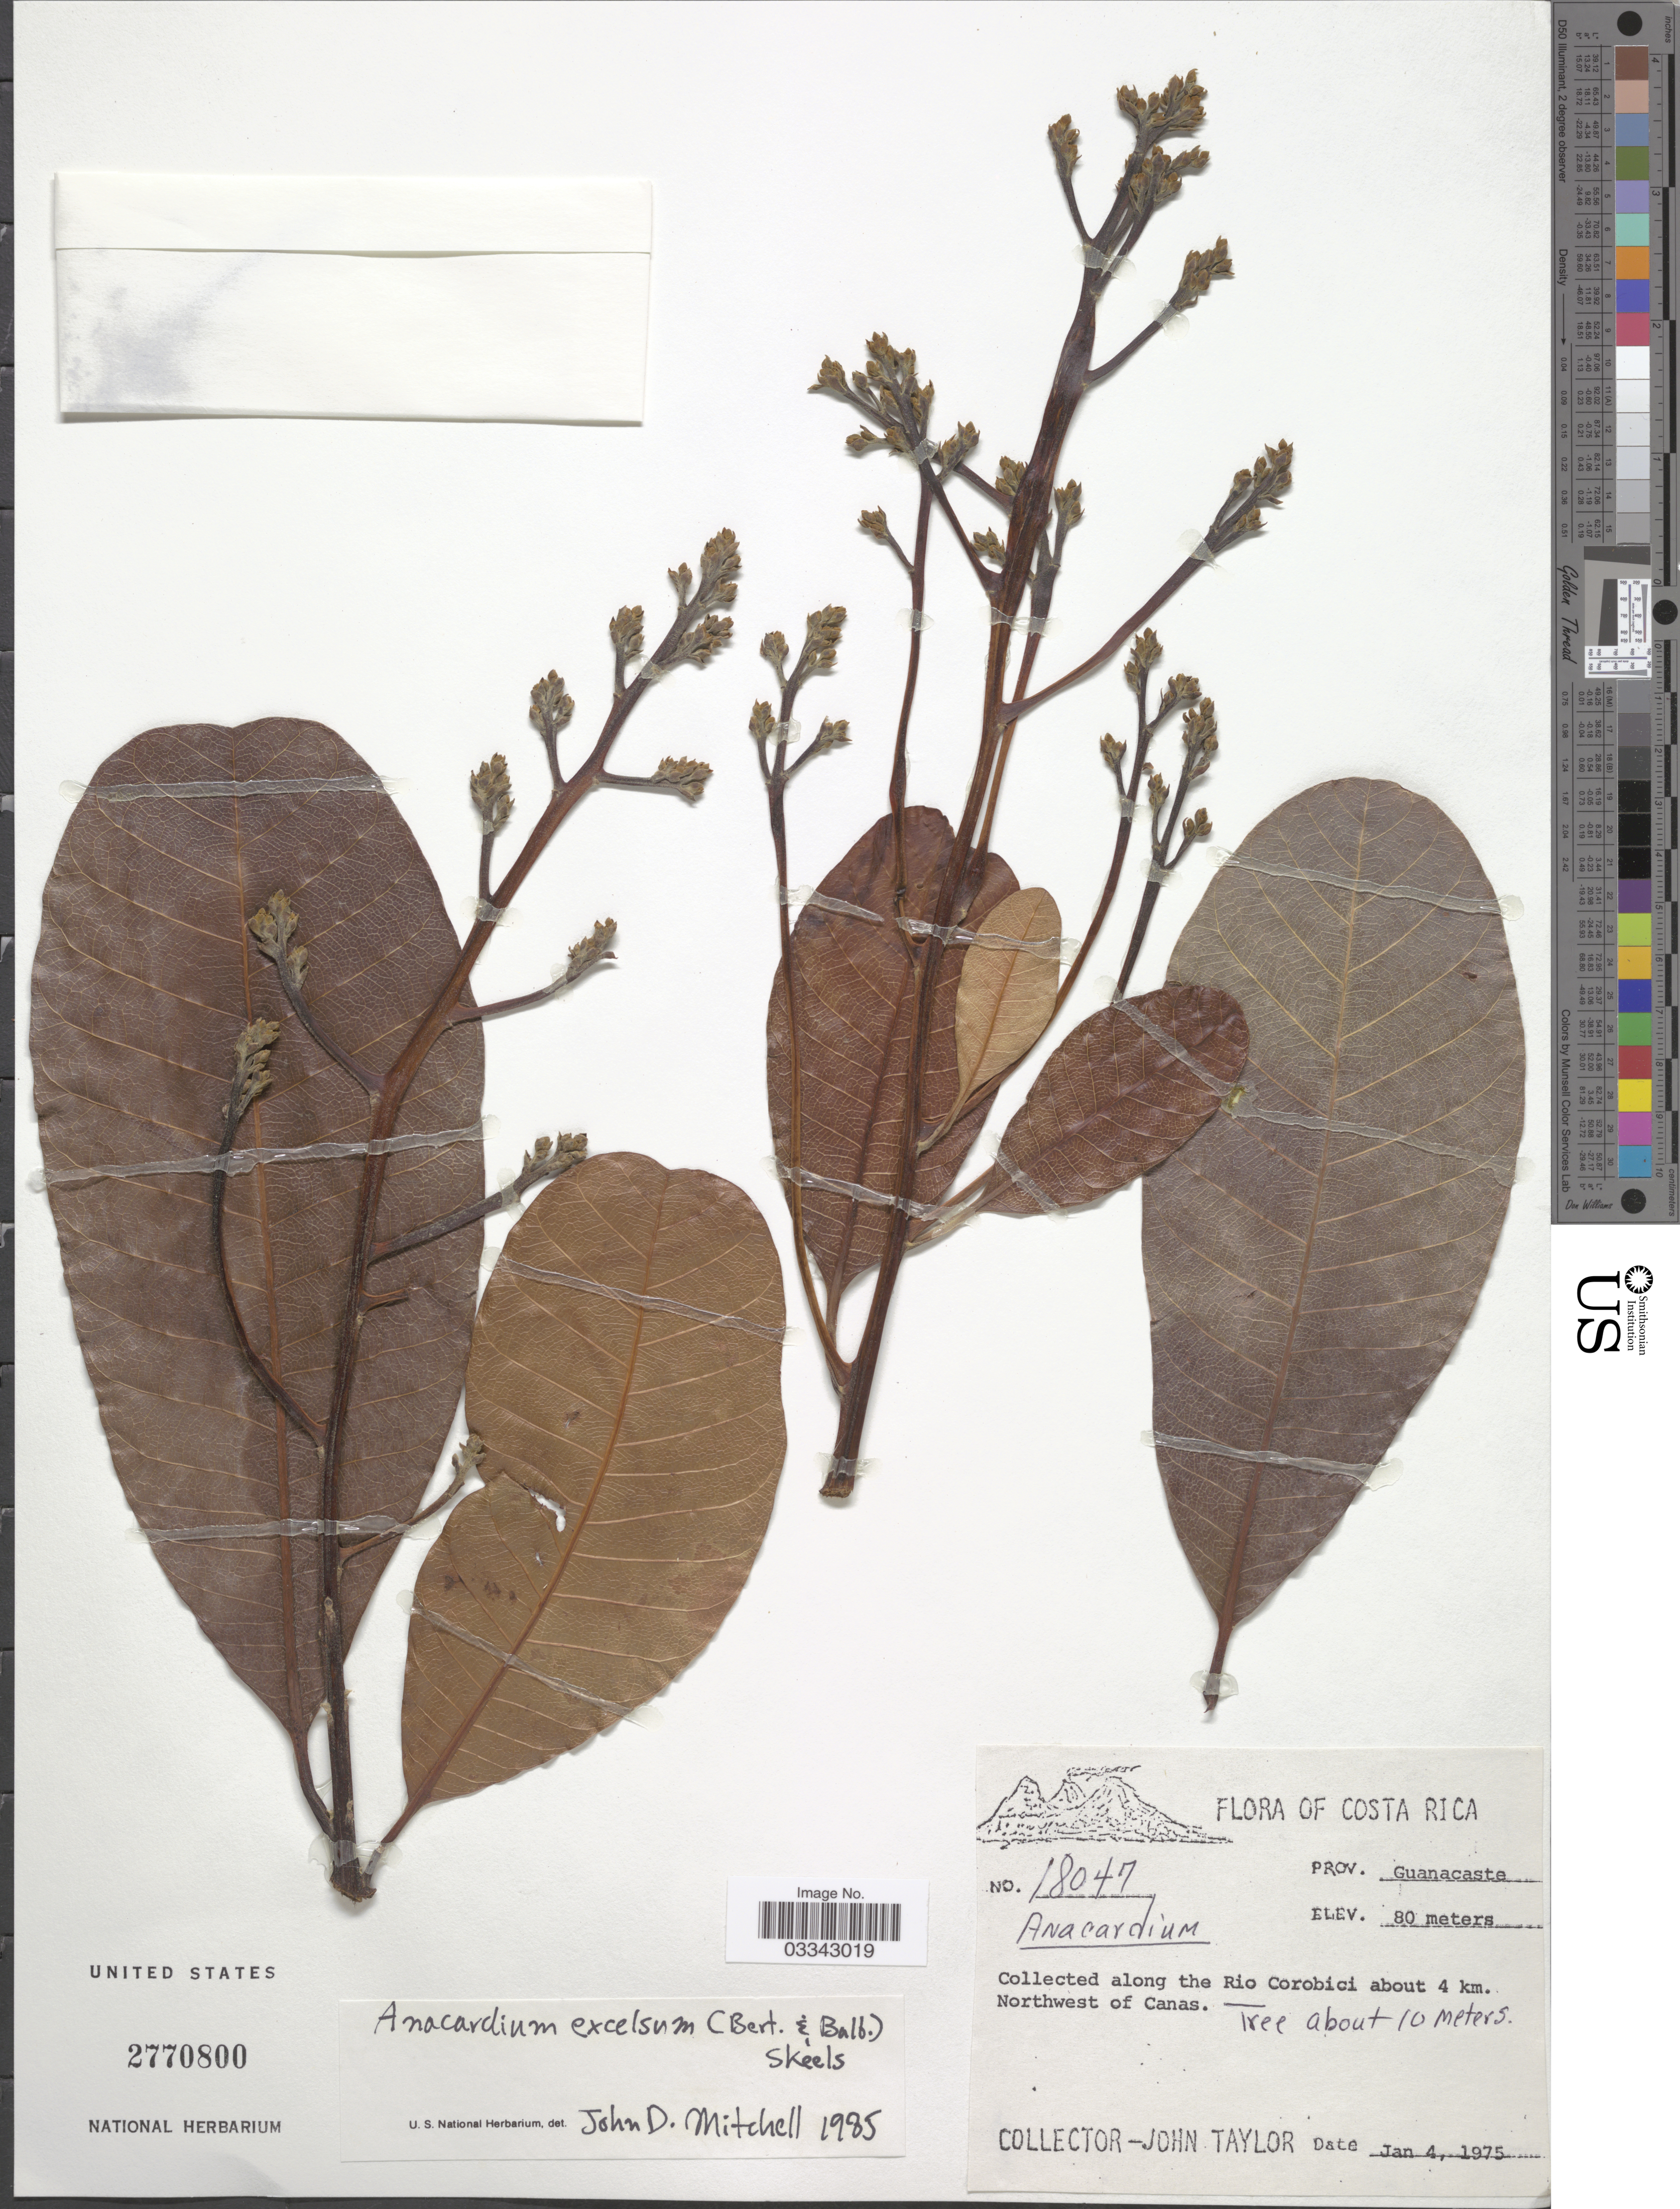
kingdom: Plantae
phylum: Tracheophyta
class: Magnoliopsida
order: Sapindales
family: Anacardiaceae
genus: Anacardium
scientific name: Anacardium excelsum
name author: (Kunth) Skeels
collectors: J. Taylor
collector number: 18047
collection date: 1975-01-04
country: Costa Rica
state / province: Guanacaste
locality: Along the Rio Corobici about 4 km. Northwest of Canas.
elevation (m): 80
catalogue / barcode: US 2770800